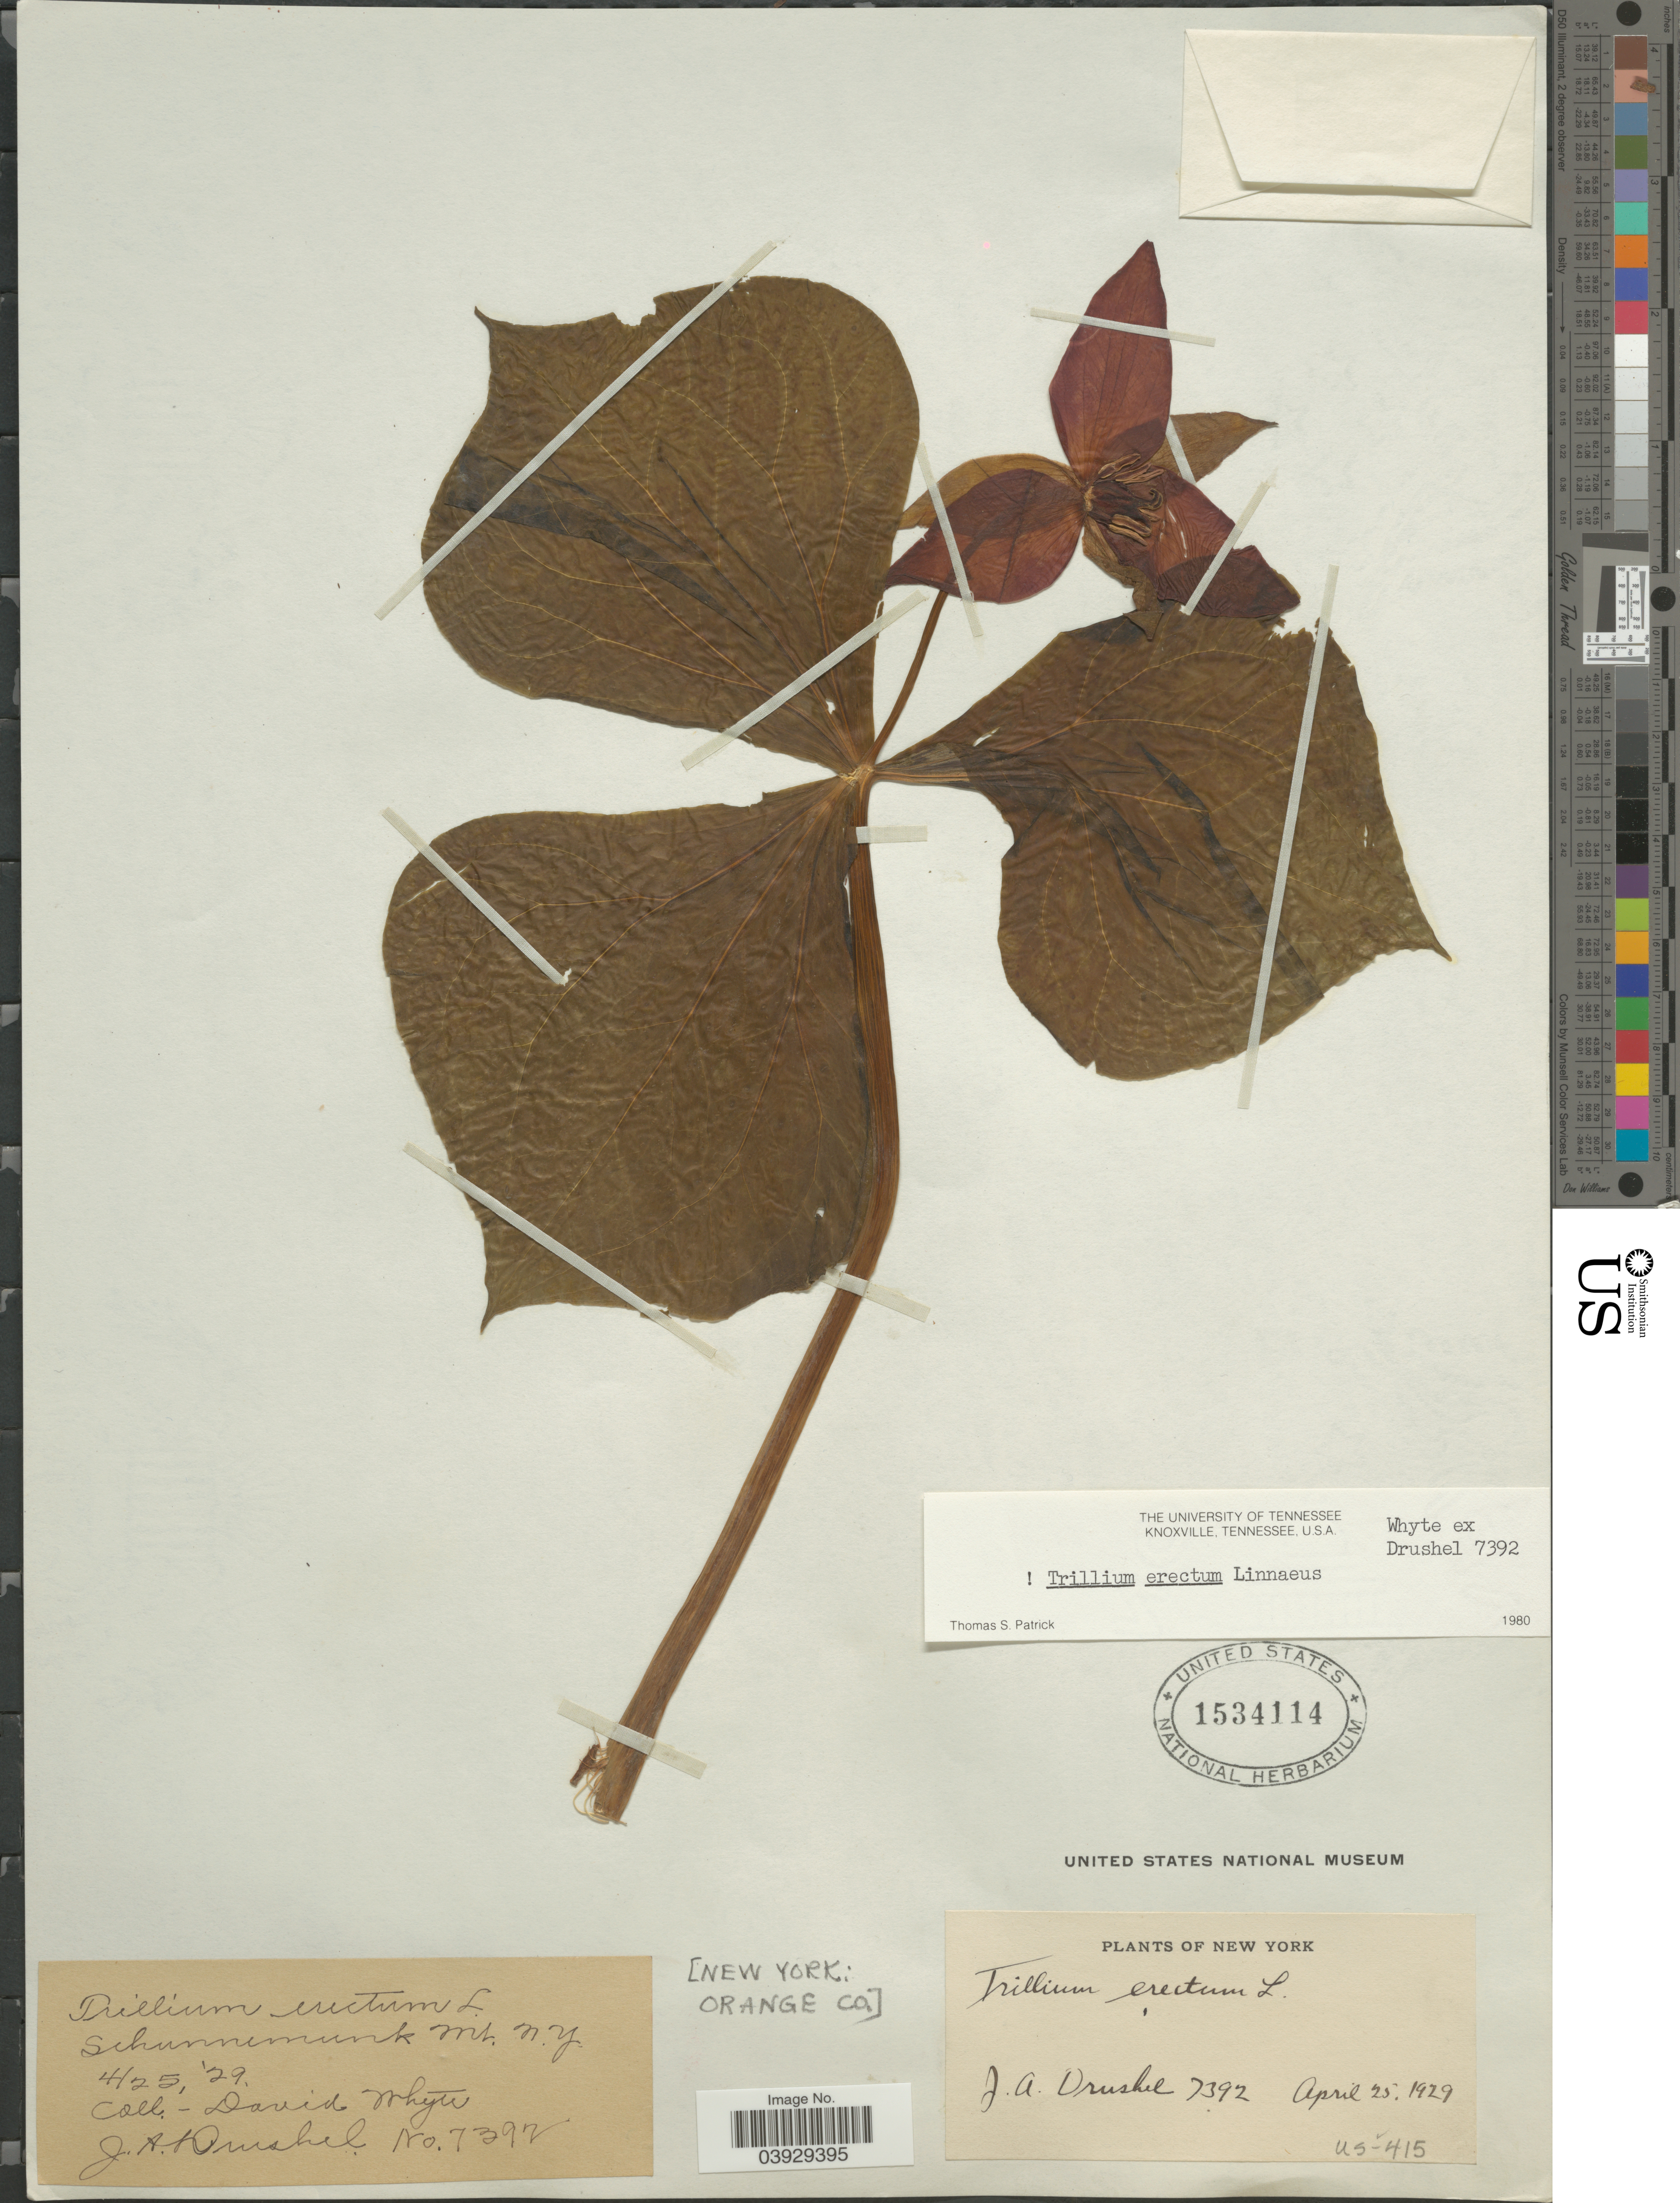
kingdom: Plantae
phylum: Tracheophyta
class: Liliopsida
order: Liliales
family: Melanthiaceae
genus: Trillium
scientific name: Trillium erectum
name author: L.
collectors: J. A. Drushel & D. Whyte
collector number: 7392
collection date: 1929-04-25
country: United States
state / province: New York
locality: Schunnemunk Mt. Orange Co.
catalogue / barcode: US 1534114